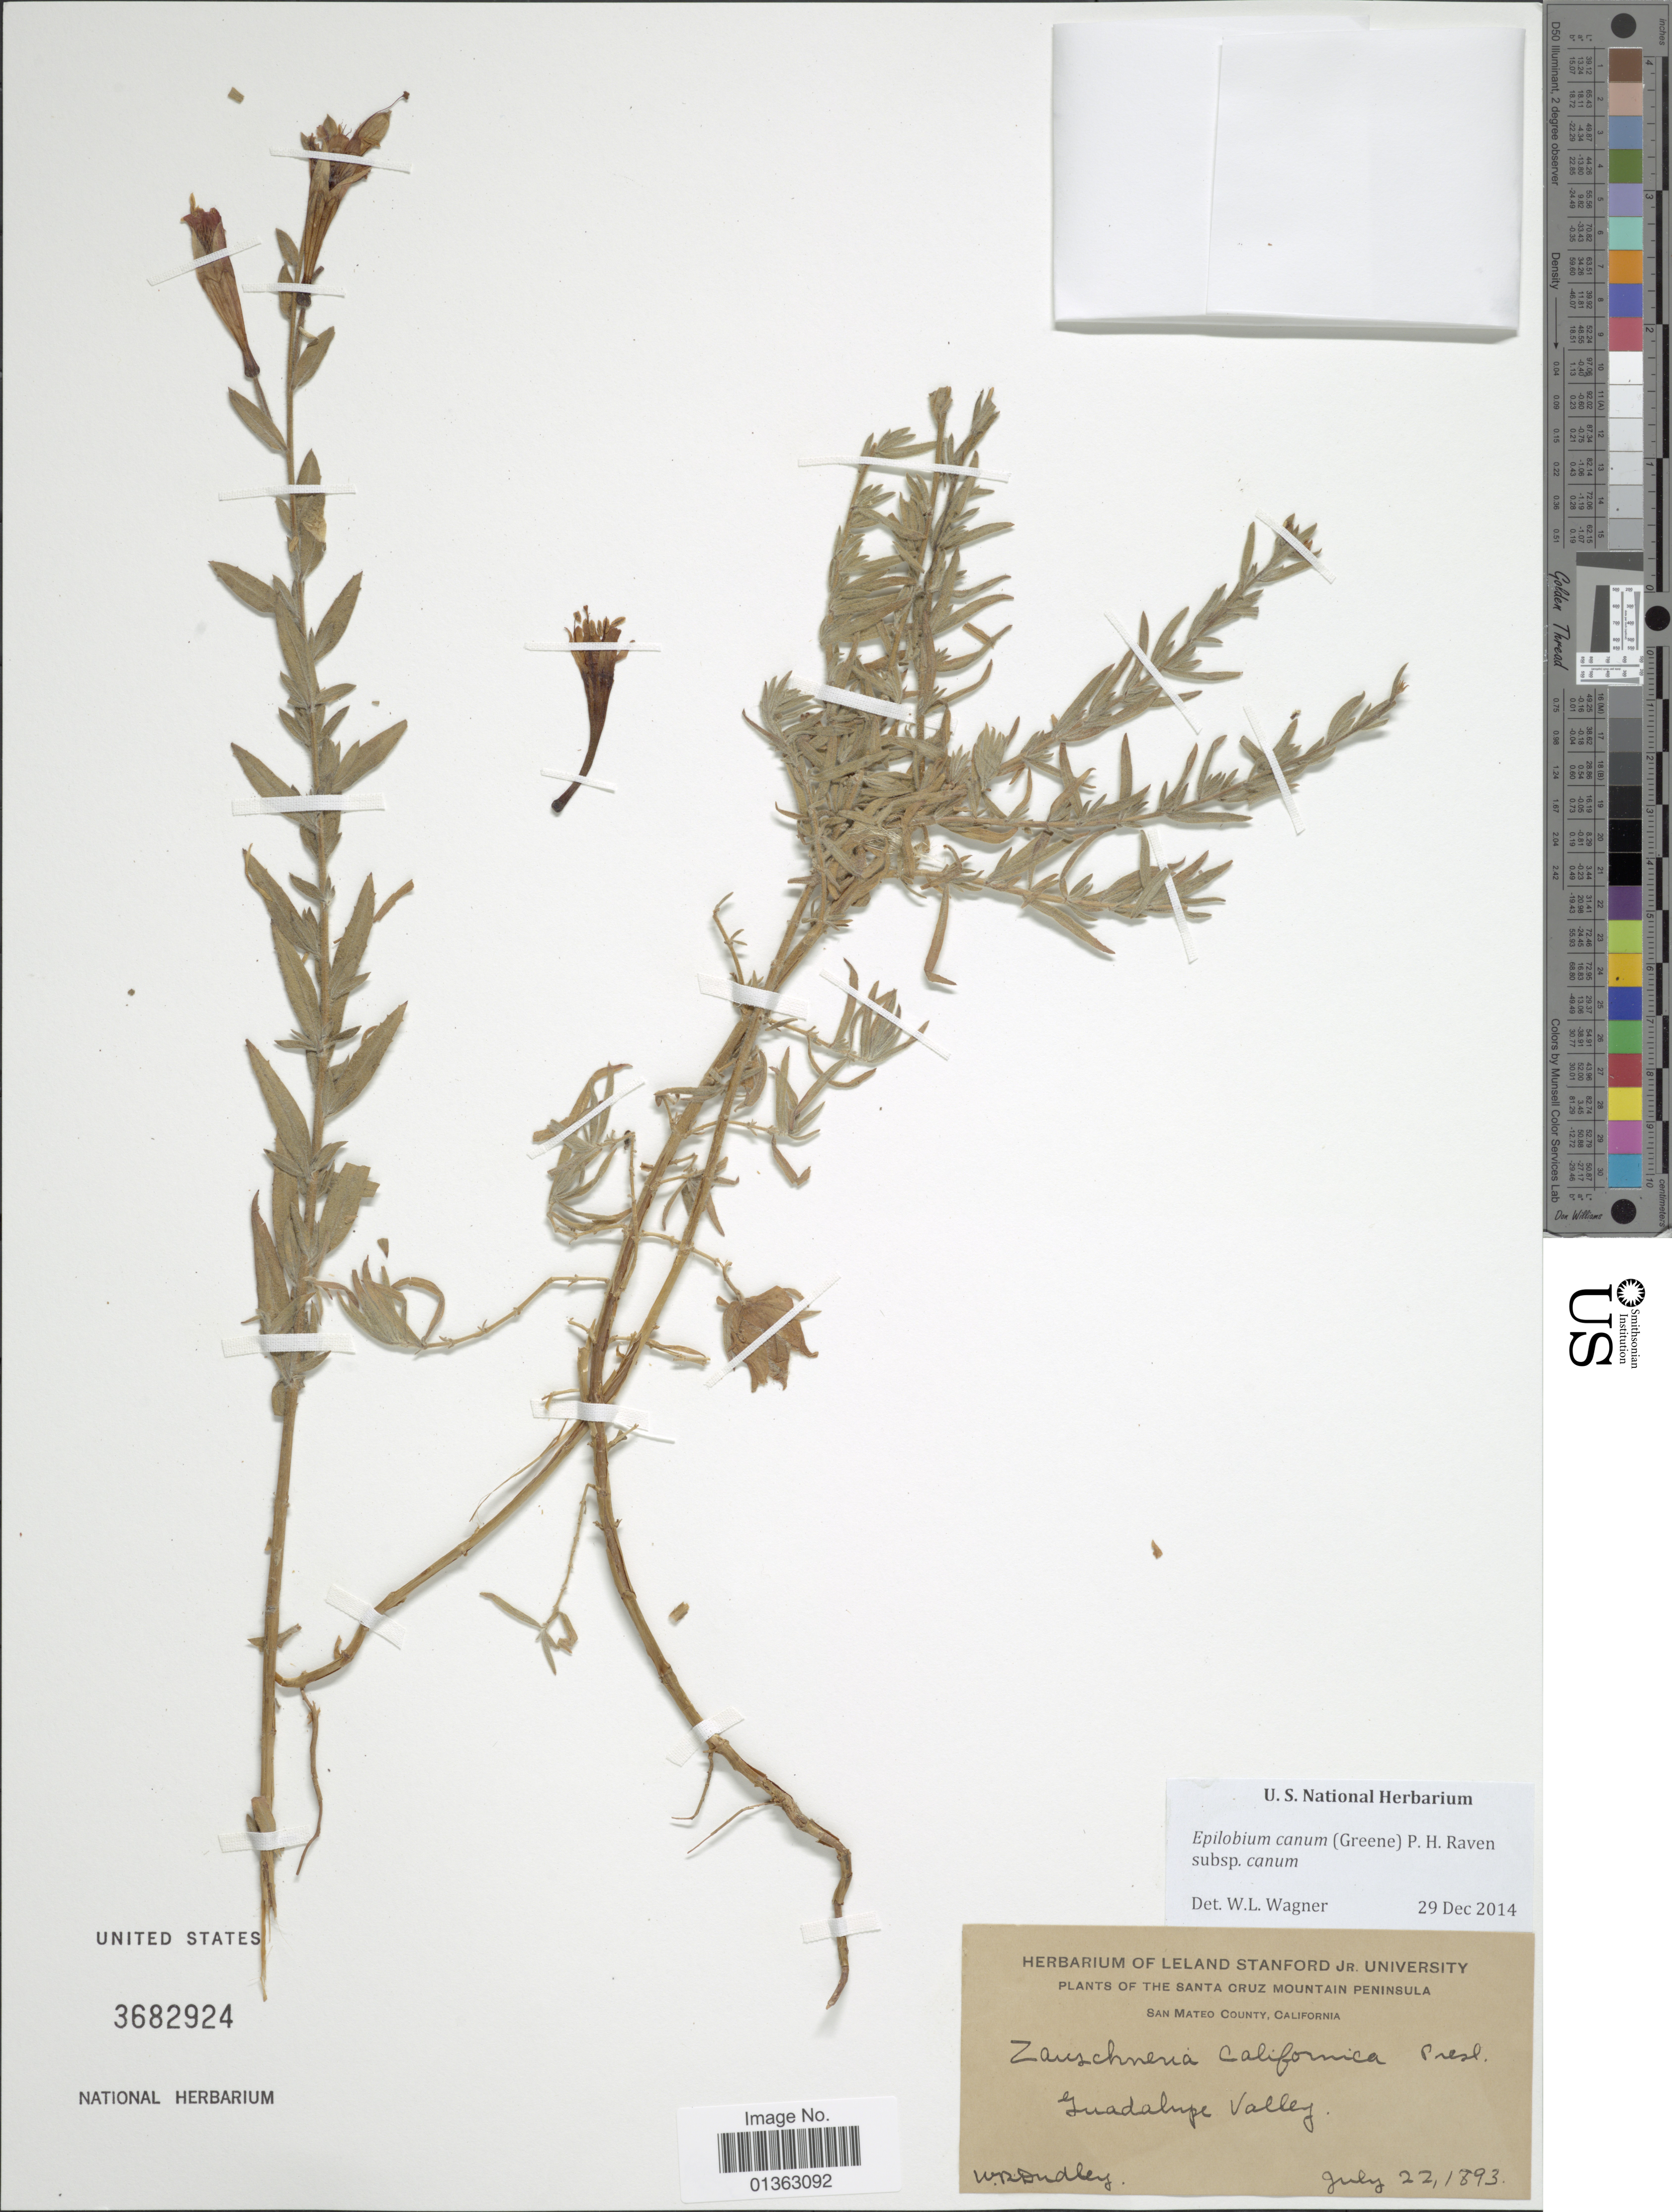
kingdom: Plantae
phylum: Tracheophyta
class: Magnoliopsida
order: Myrtales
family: Onagraceae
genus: Epilobium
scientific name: Epilobium canum subsp. canum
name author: (Greene) P.H. Raven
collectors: W. Dudley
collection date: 1893-07-22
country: United States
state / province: California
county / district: San Mateo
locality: Santa Cruz Mountain Peninsula. San Mateo County. Guadalupe Valley.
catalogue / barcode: US 3682924